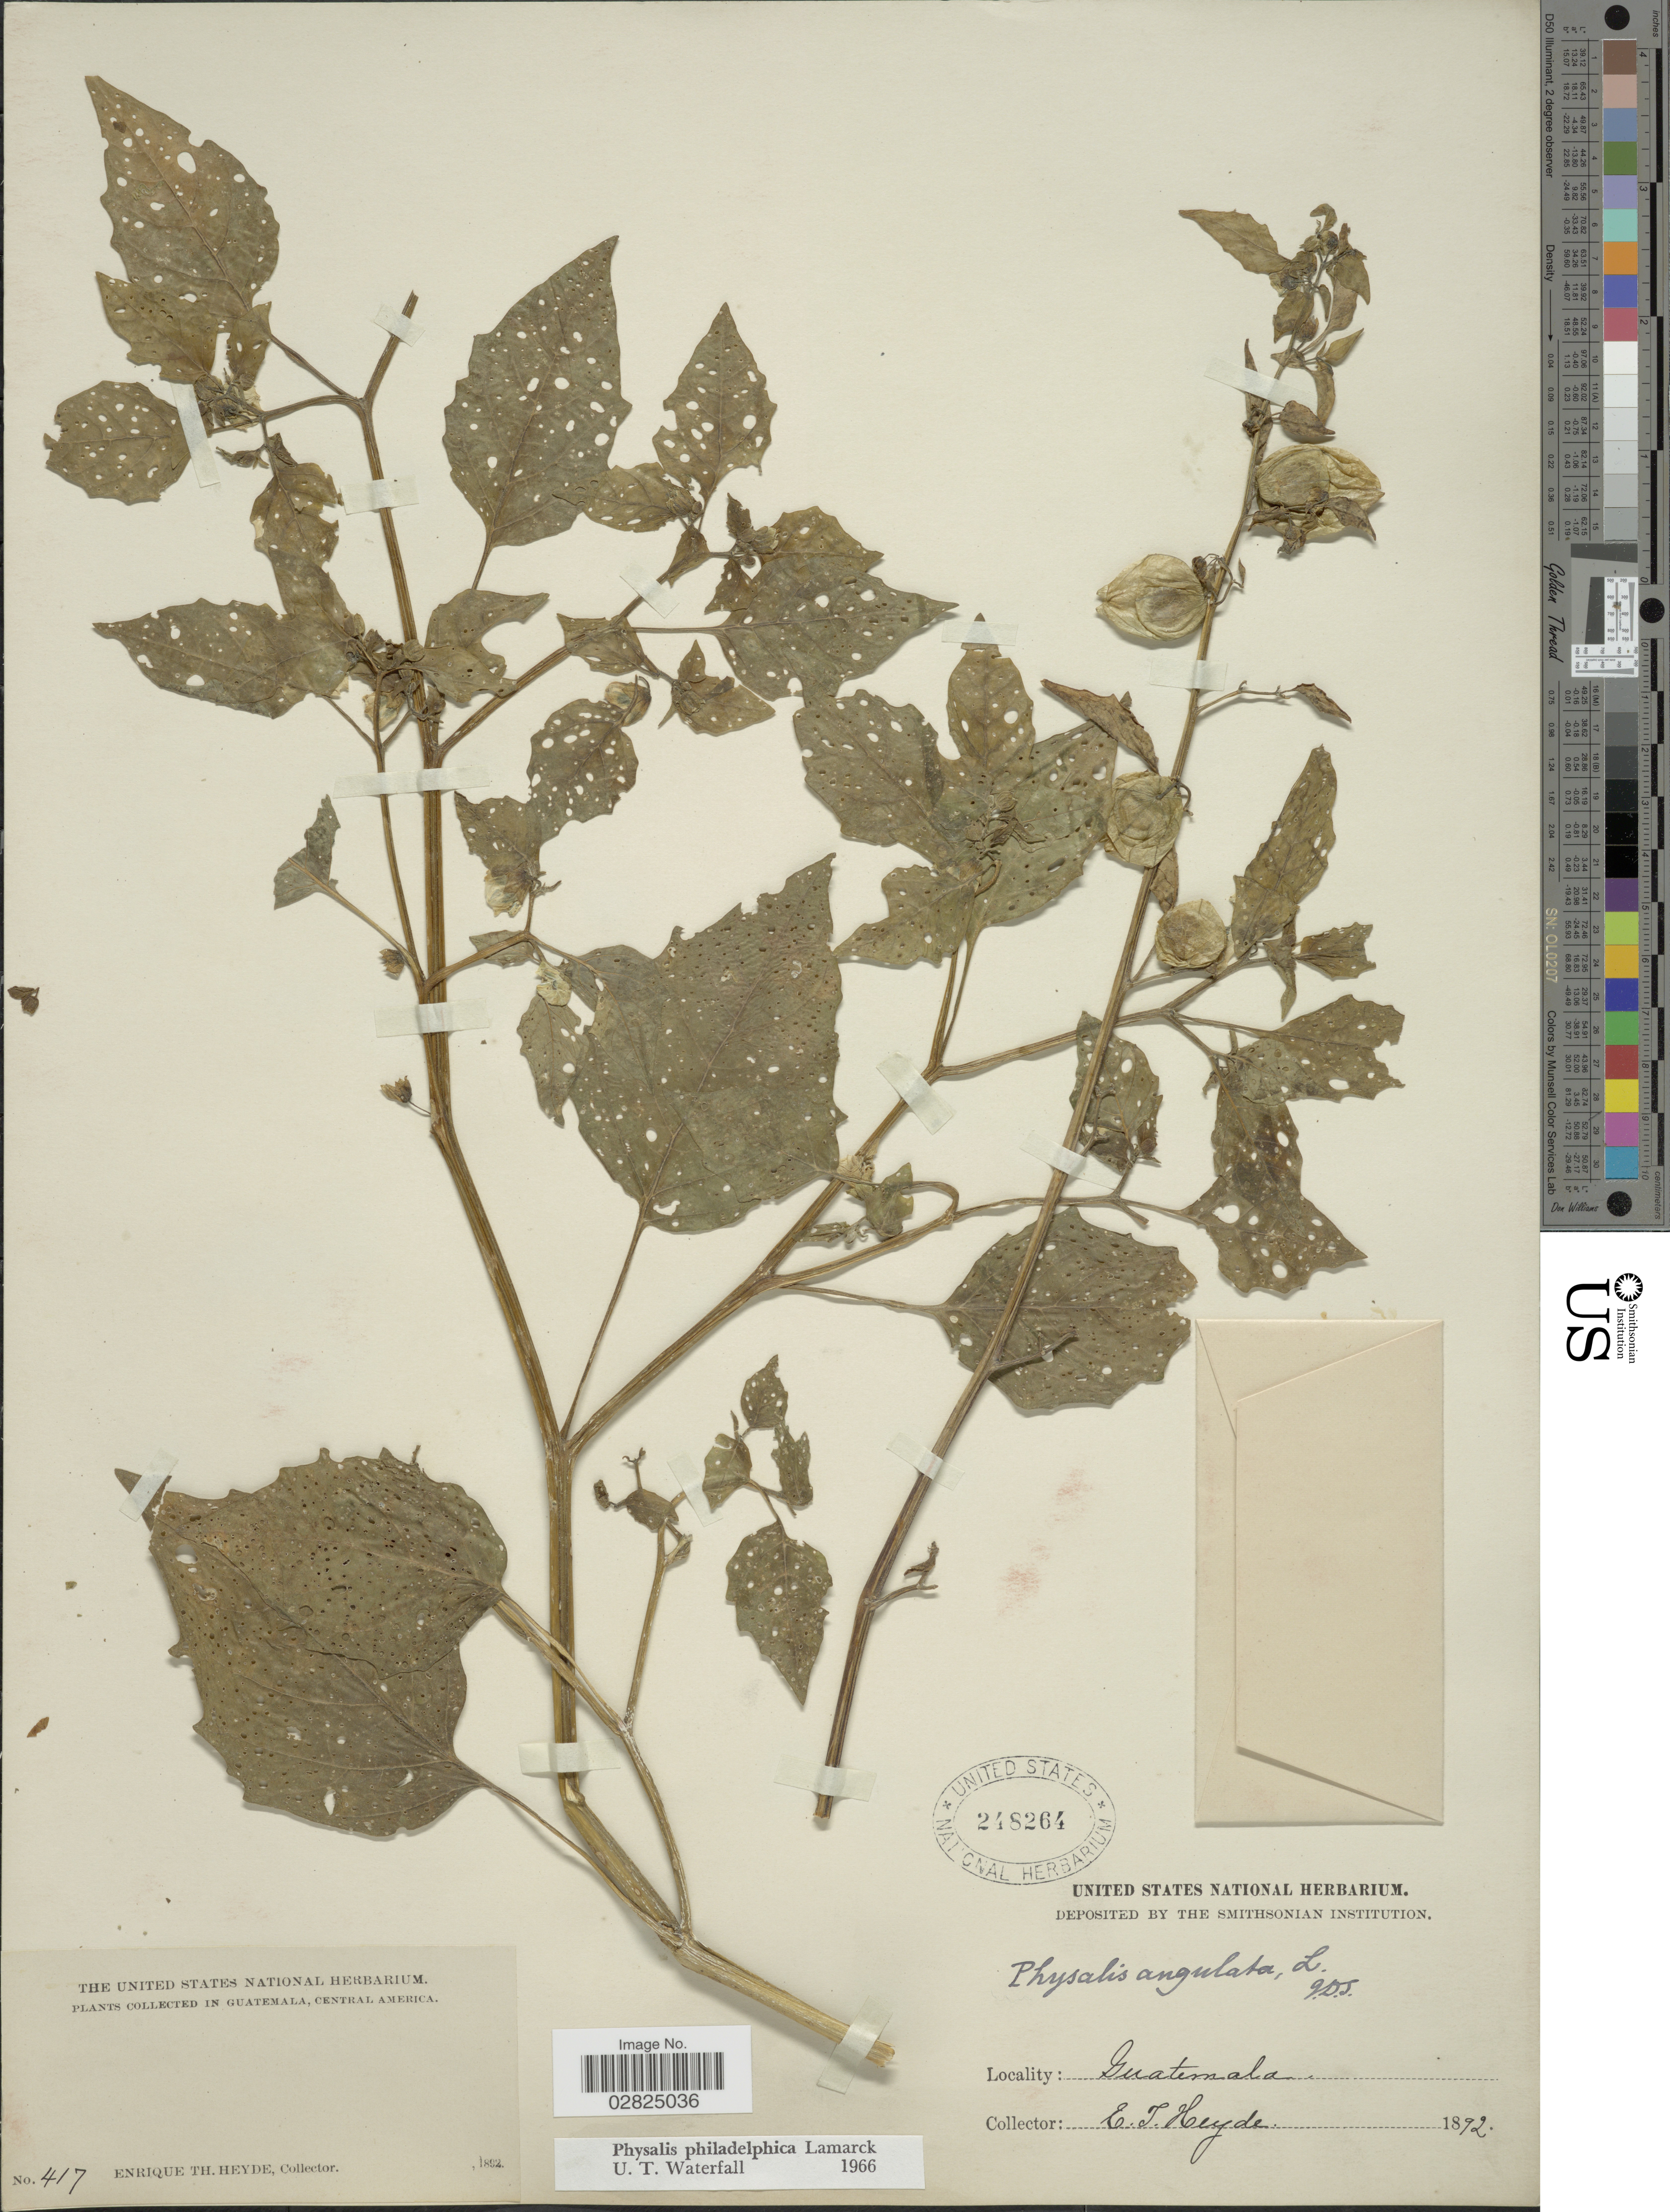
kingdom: Plantae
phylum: Tracheophyta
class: Magnoliopsida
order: Solanales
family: Solanaceae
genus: Physalis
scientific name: Physalis philadelphica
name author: Lam.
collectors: E. T. Heyde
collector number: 417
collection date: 1892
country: Guatemala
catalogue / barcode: US 248264